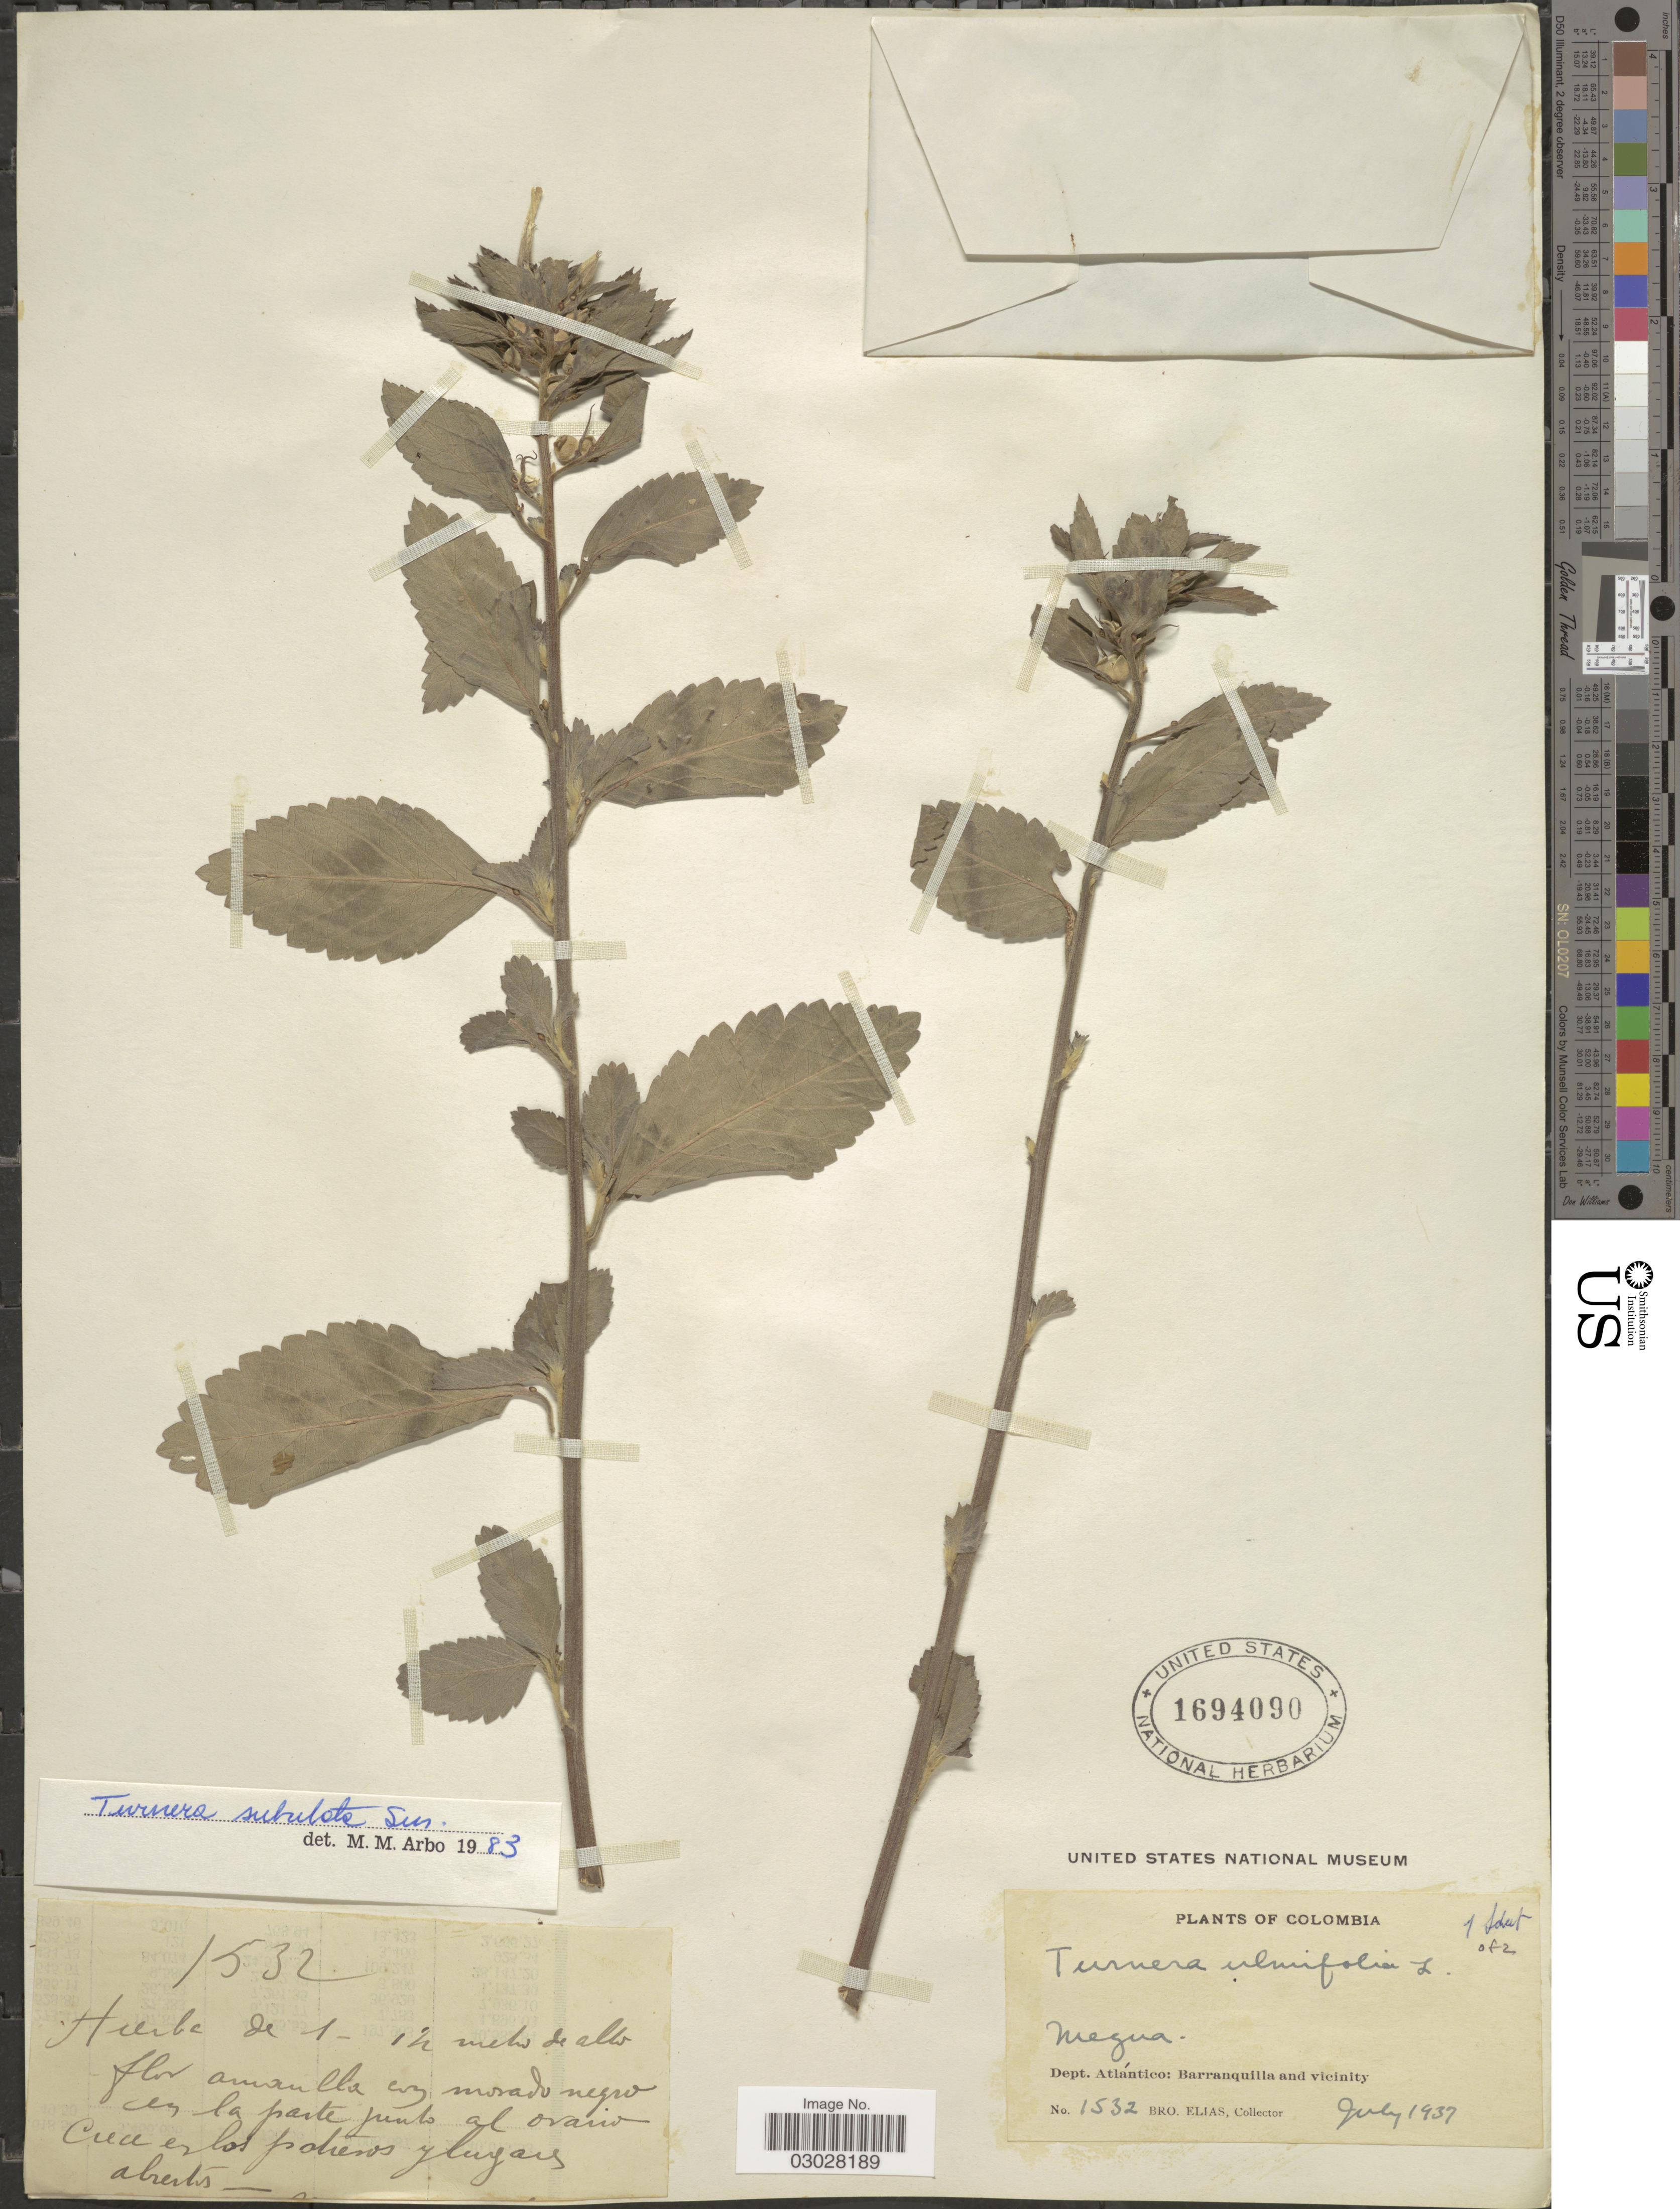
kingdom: Plantae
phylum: Tracheophyta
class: Magnoliopsida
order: Malpighiales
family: Turneraceae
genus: Turnera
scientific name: Turnera subulata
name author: Sm.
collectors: Bro. Elias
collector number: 1532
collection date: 1937-07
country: Colombia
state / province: Atlántico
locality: Megua. Dept. Atlántico: Barranquilla and vicinity.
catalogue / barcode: US 1694090